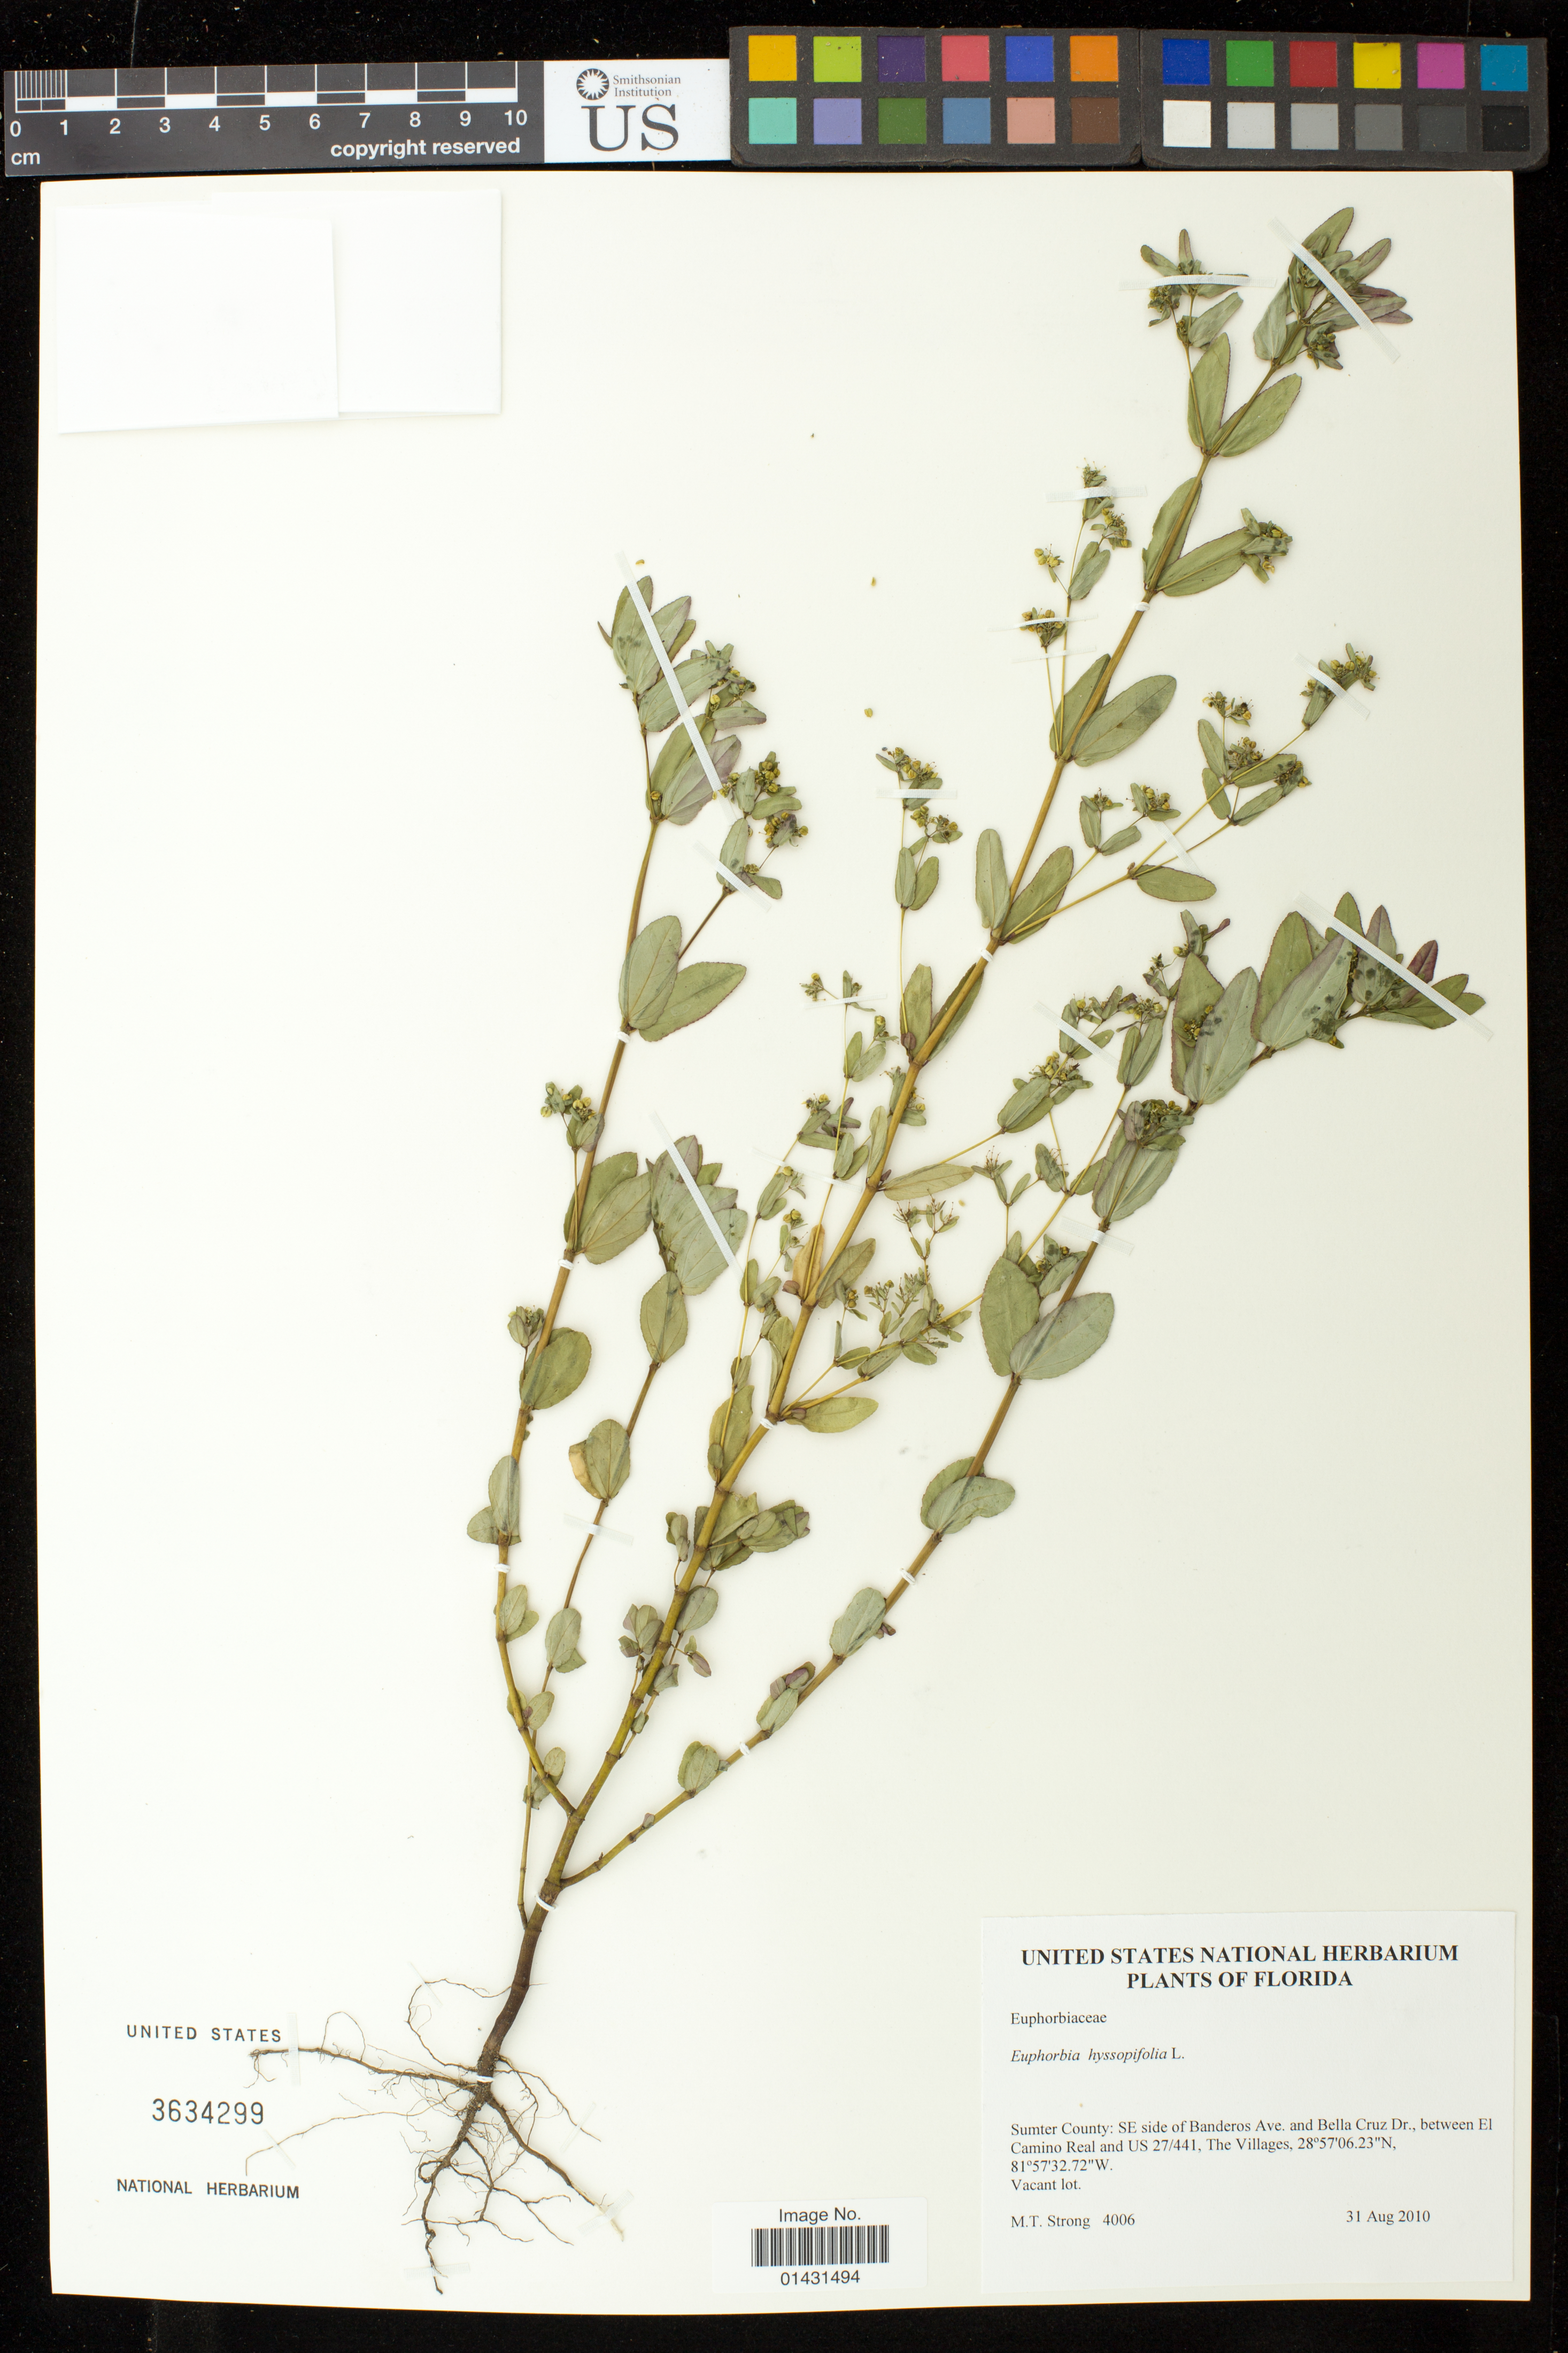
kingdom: Plantae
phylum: Tracheophyta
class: Magnoliopsida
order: Malpighiales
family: Euphorbiaceae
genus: Euphorbia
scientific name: Euphorbia hyssopifolia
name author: L.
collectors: M. T. Strong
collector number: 4006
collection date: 2010-08-31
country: United States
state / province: Florida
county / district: Sumter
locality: SE side of Banderos Ave. and Bella Cruz Dr., between El Camino Real and US 27/441, The Villages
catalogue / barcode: US 3634299